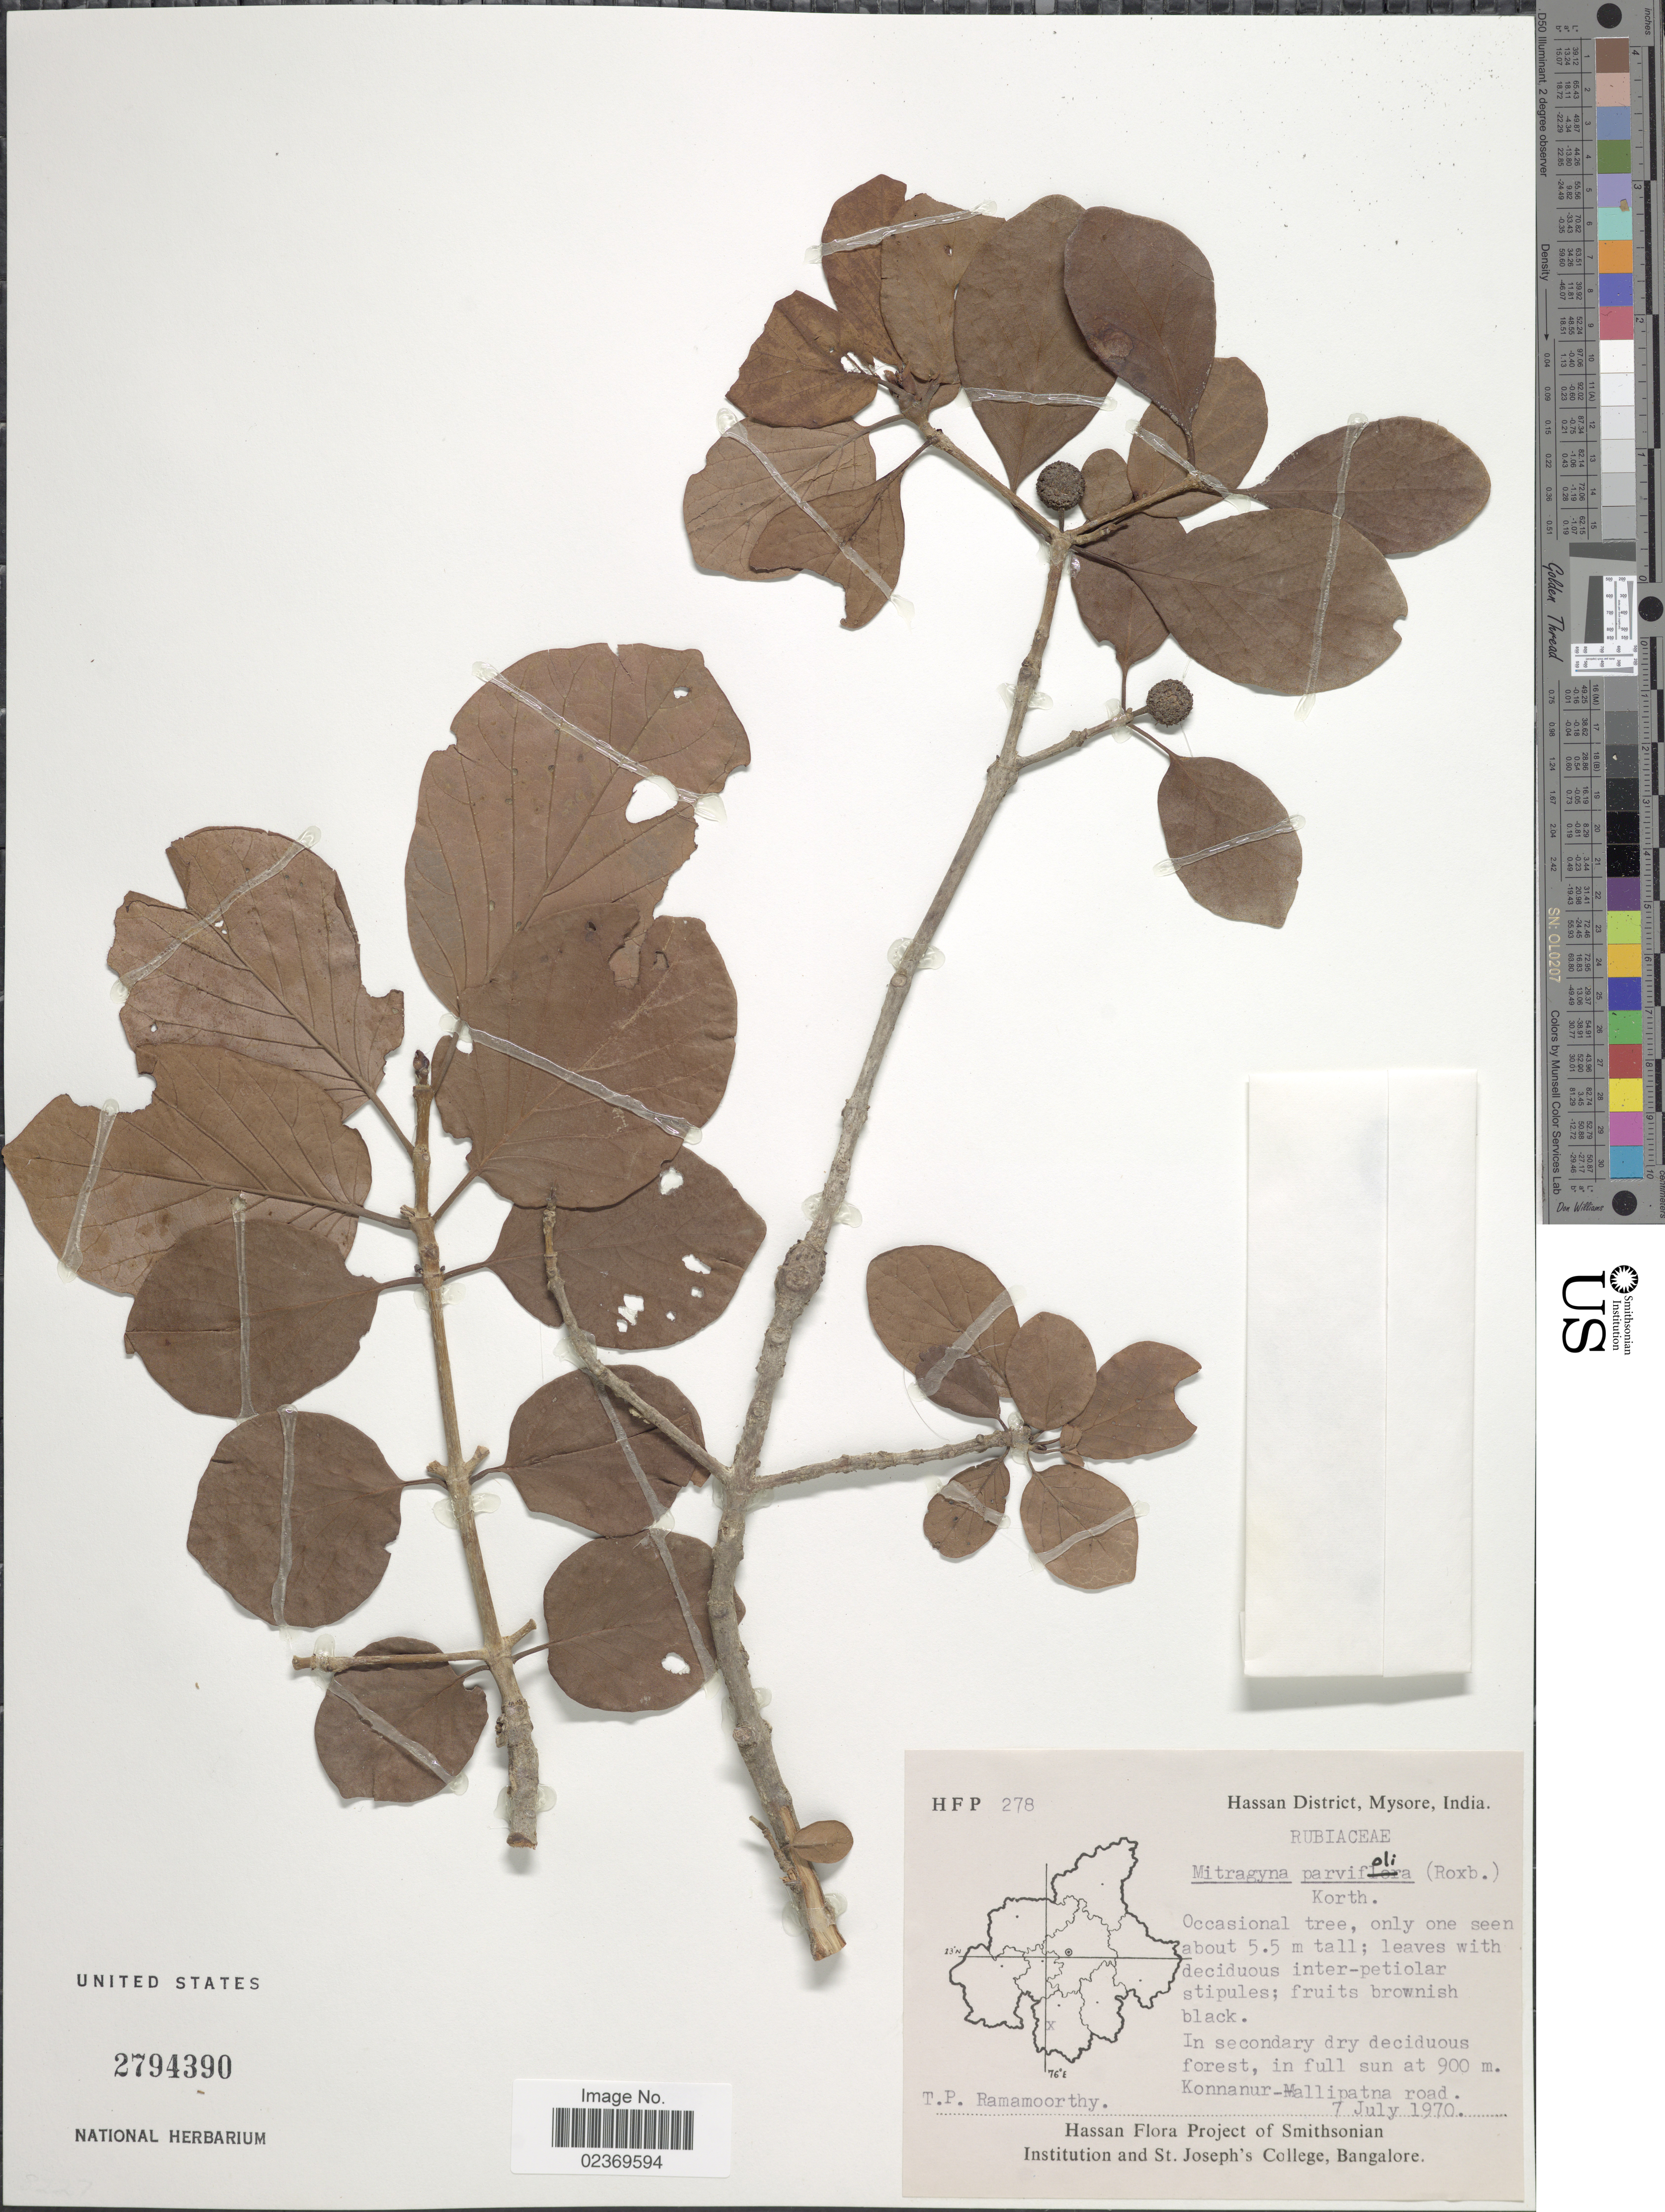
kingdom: Plantae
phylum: Tracheophyta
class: Magnoliopsida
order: Gentianales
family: Rubiaceae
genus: Mitragyna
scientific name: Mitragyna parvifolia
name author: (Roxb.) Korth.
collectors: T. P. Ramamoorthy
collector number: HFP278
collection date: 1970-07-07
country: India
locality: Hassan District, Mysore, Konnanur Mallipatna road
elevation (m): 900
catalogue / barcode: US 2794390